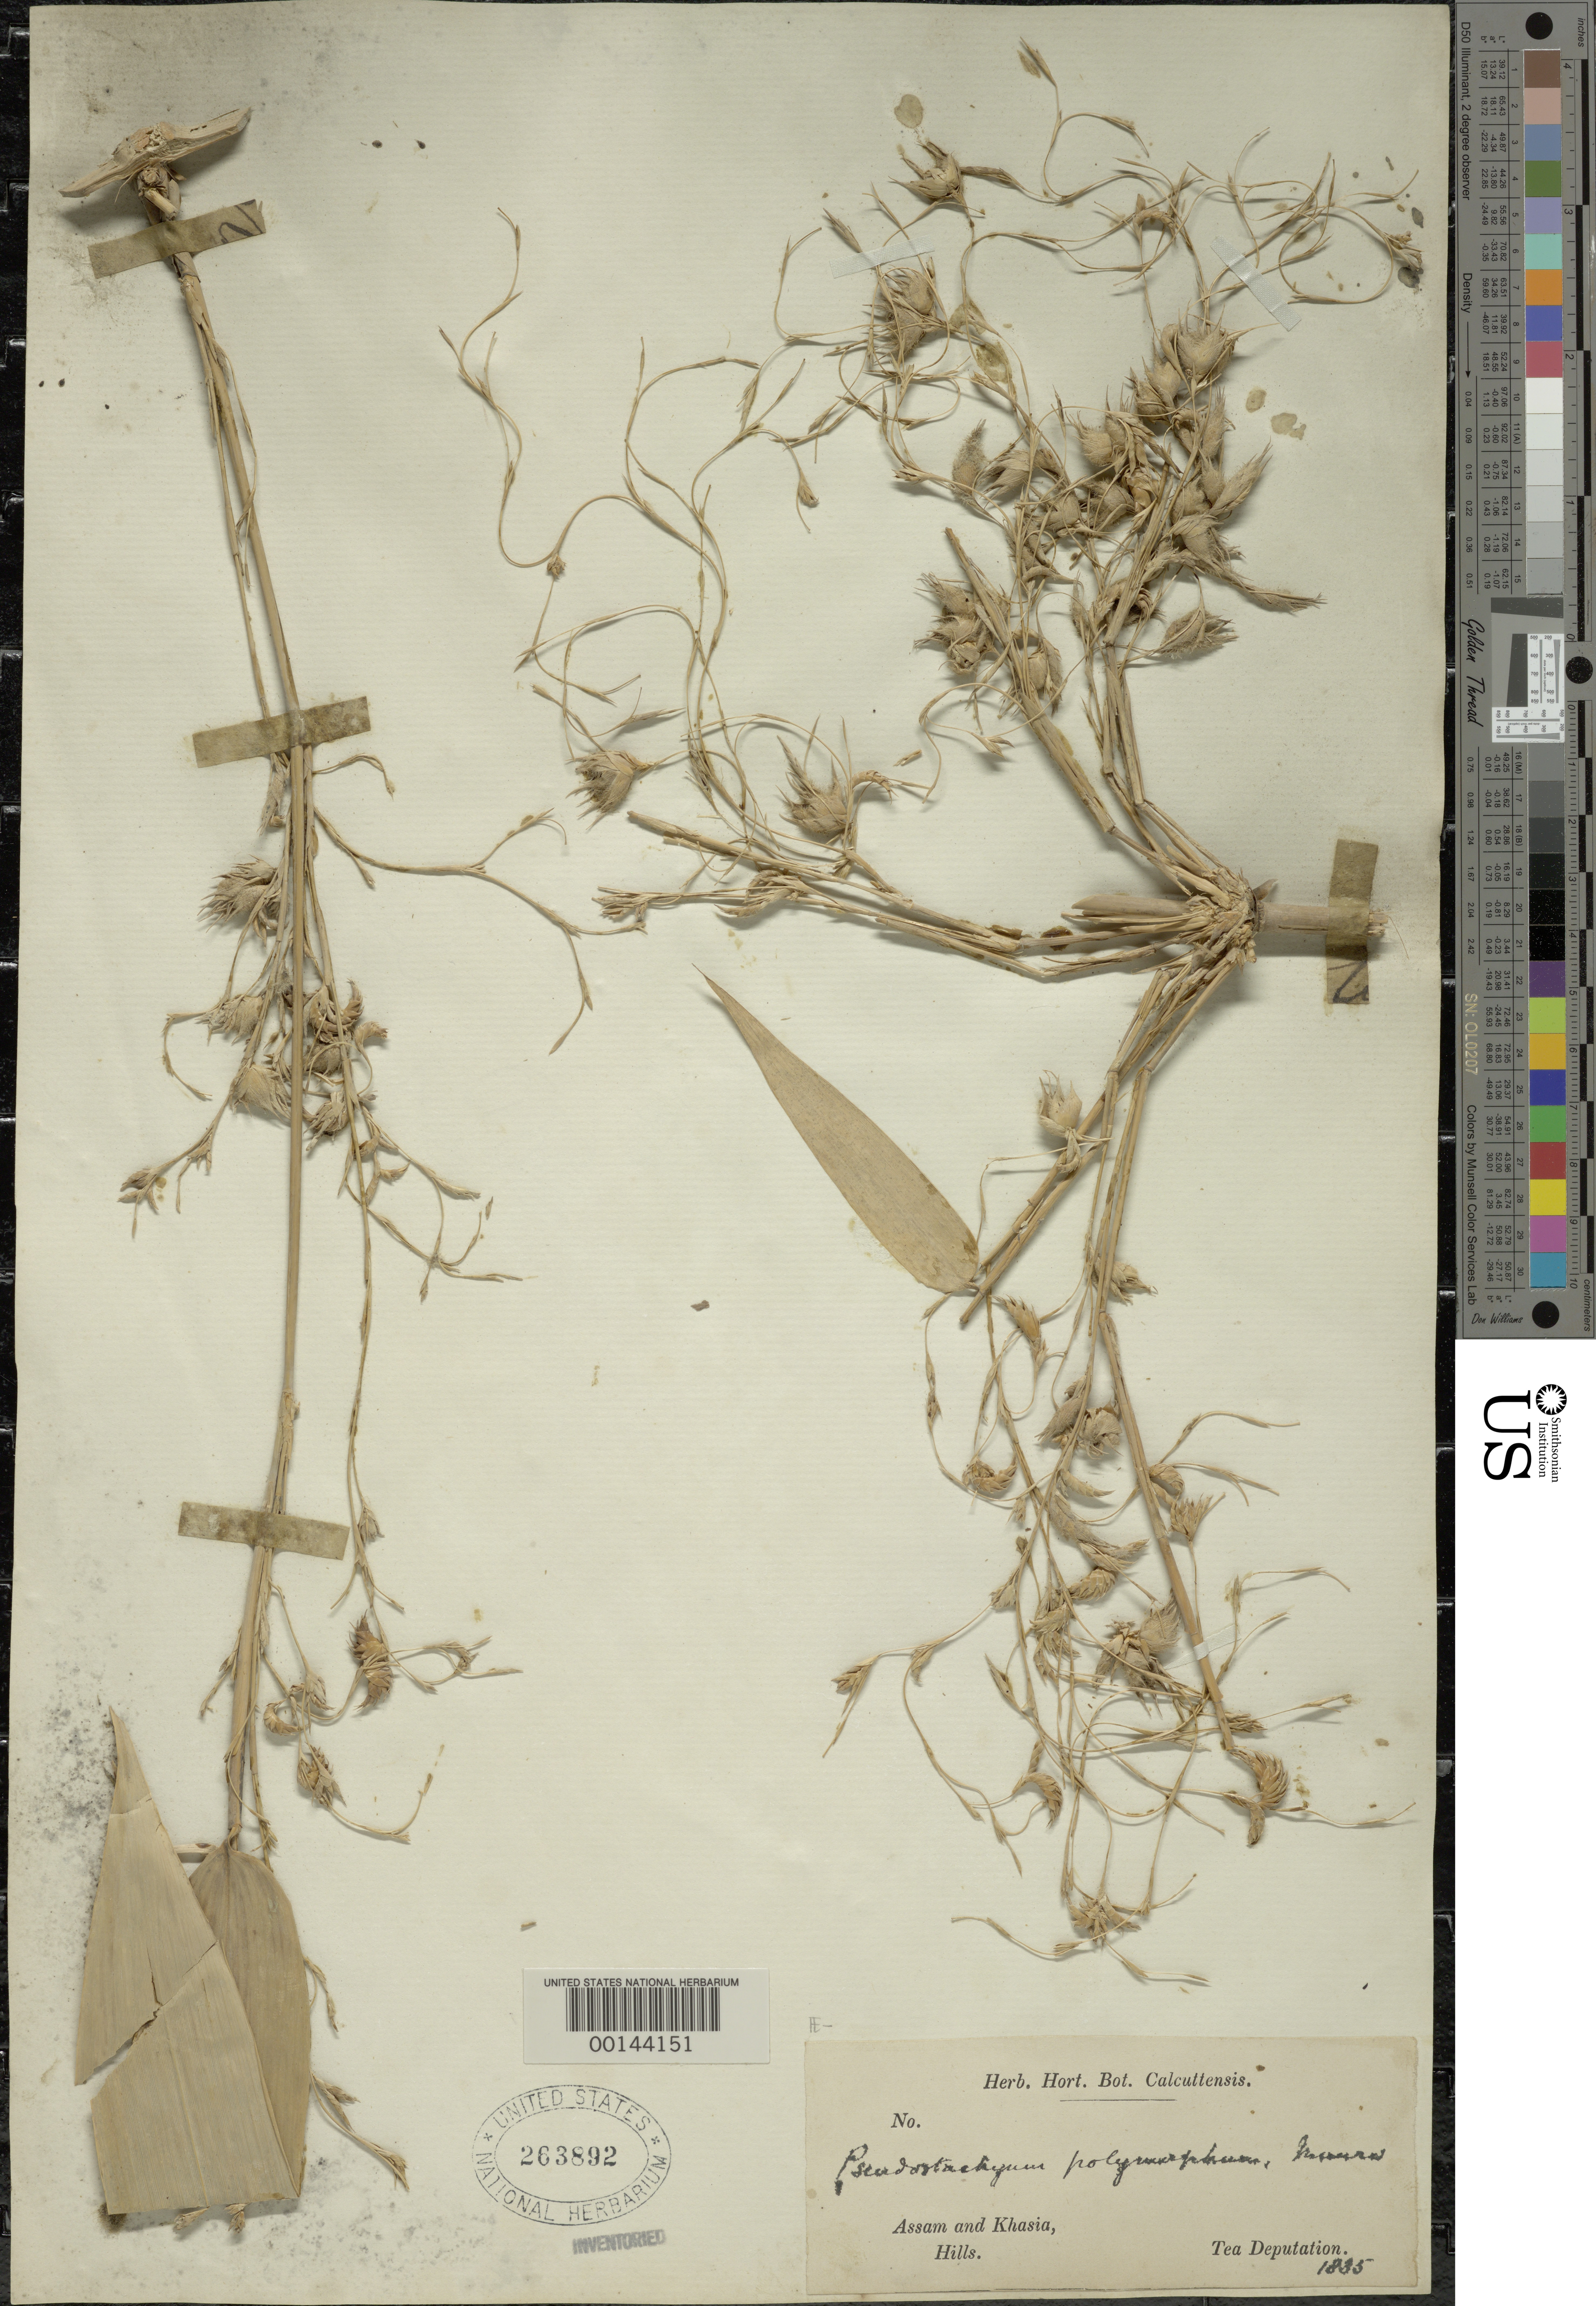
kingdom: Plantae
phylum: Tracheophyta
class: Liliopsida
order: Poales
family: Poaceae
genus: Pseudostachyum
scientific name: Pseudostachyum polymorphum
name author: Munro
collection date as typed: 1835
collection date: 1835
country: India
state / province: Assam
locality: Khasia hills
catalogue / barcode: US 263892